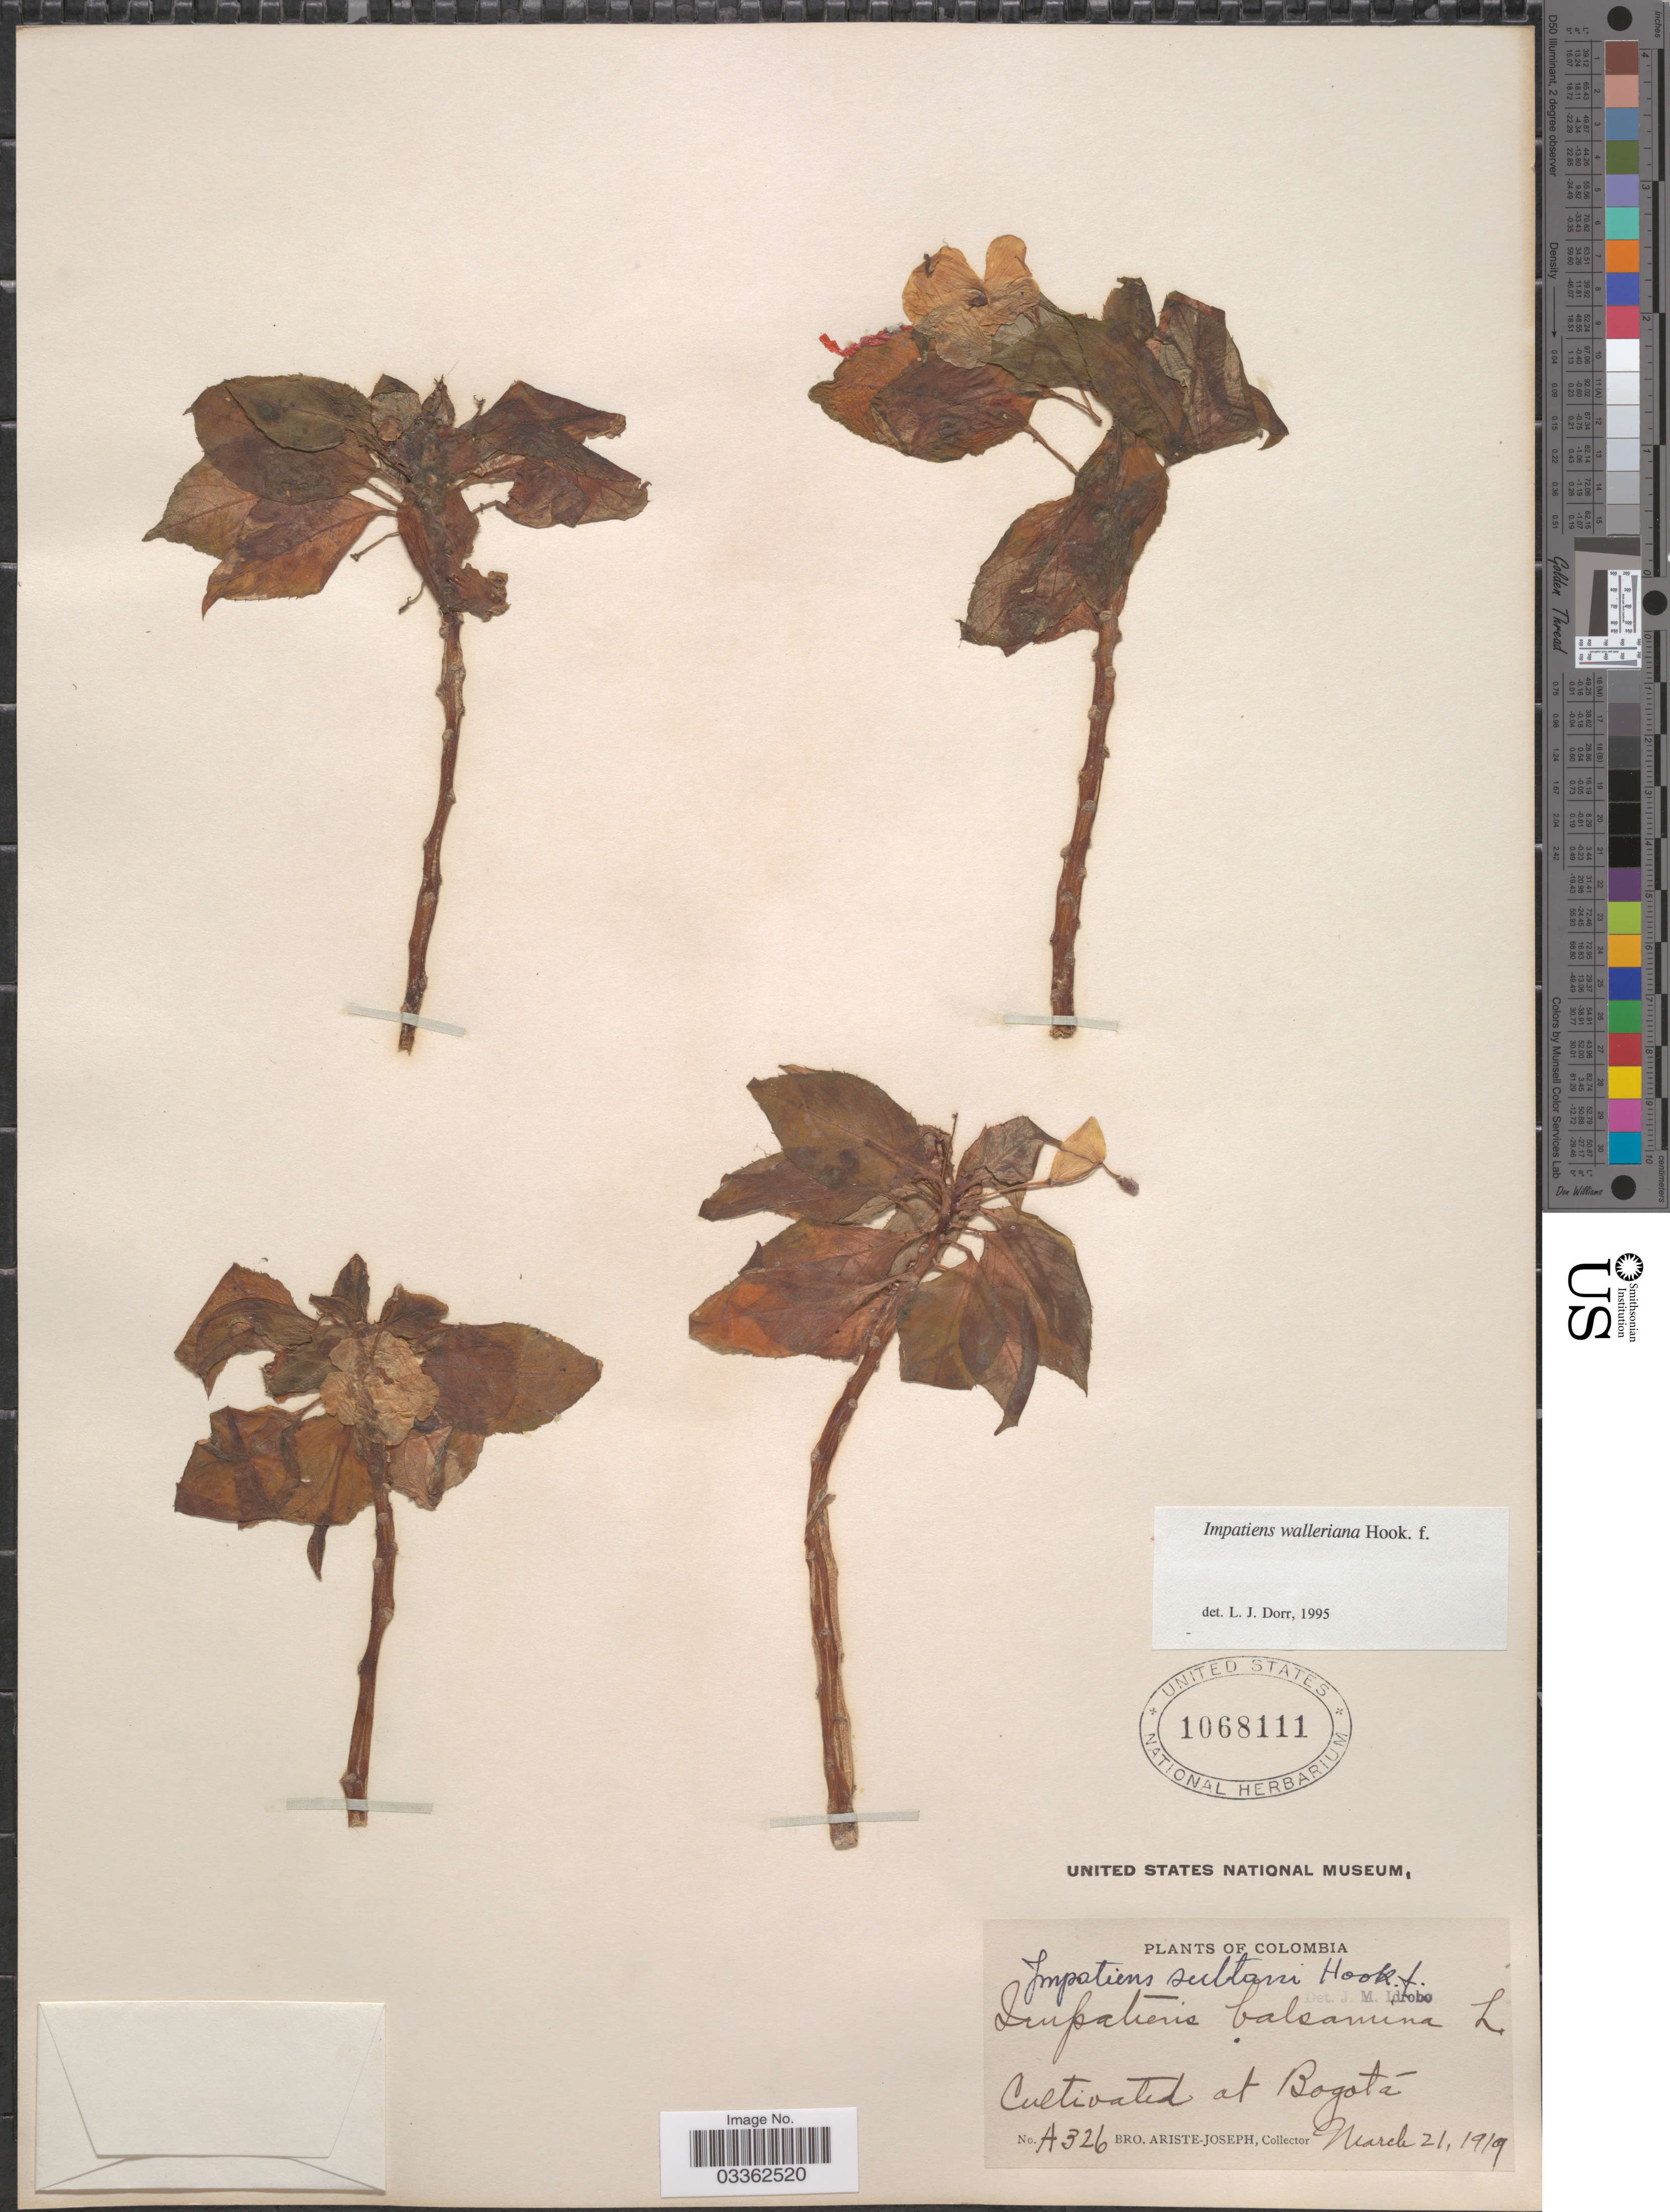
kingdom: Plantae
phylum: Tracheophyta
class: Magnoliopsida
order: Ericales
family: Balsaminaceae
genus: Impatiens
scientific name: Impatiens walleriana 'Super Elfin Red'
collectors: Bro. Ariste-Joseph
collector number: A326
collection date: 1919-03-21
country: Colombia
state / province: Bogota D.C.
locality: Cultivated at Bogota.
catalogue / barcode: US 1068111